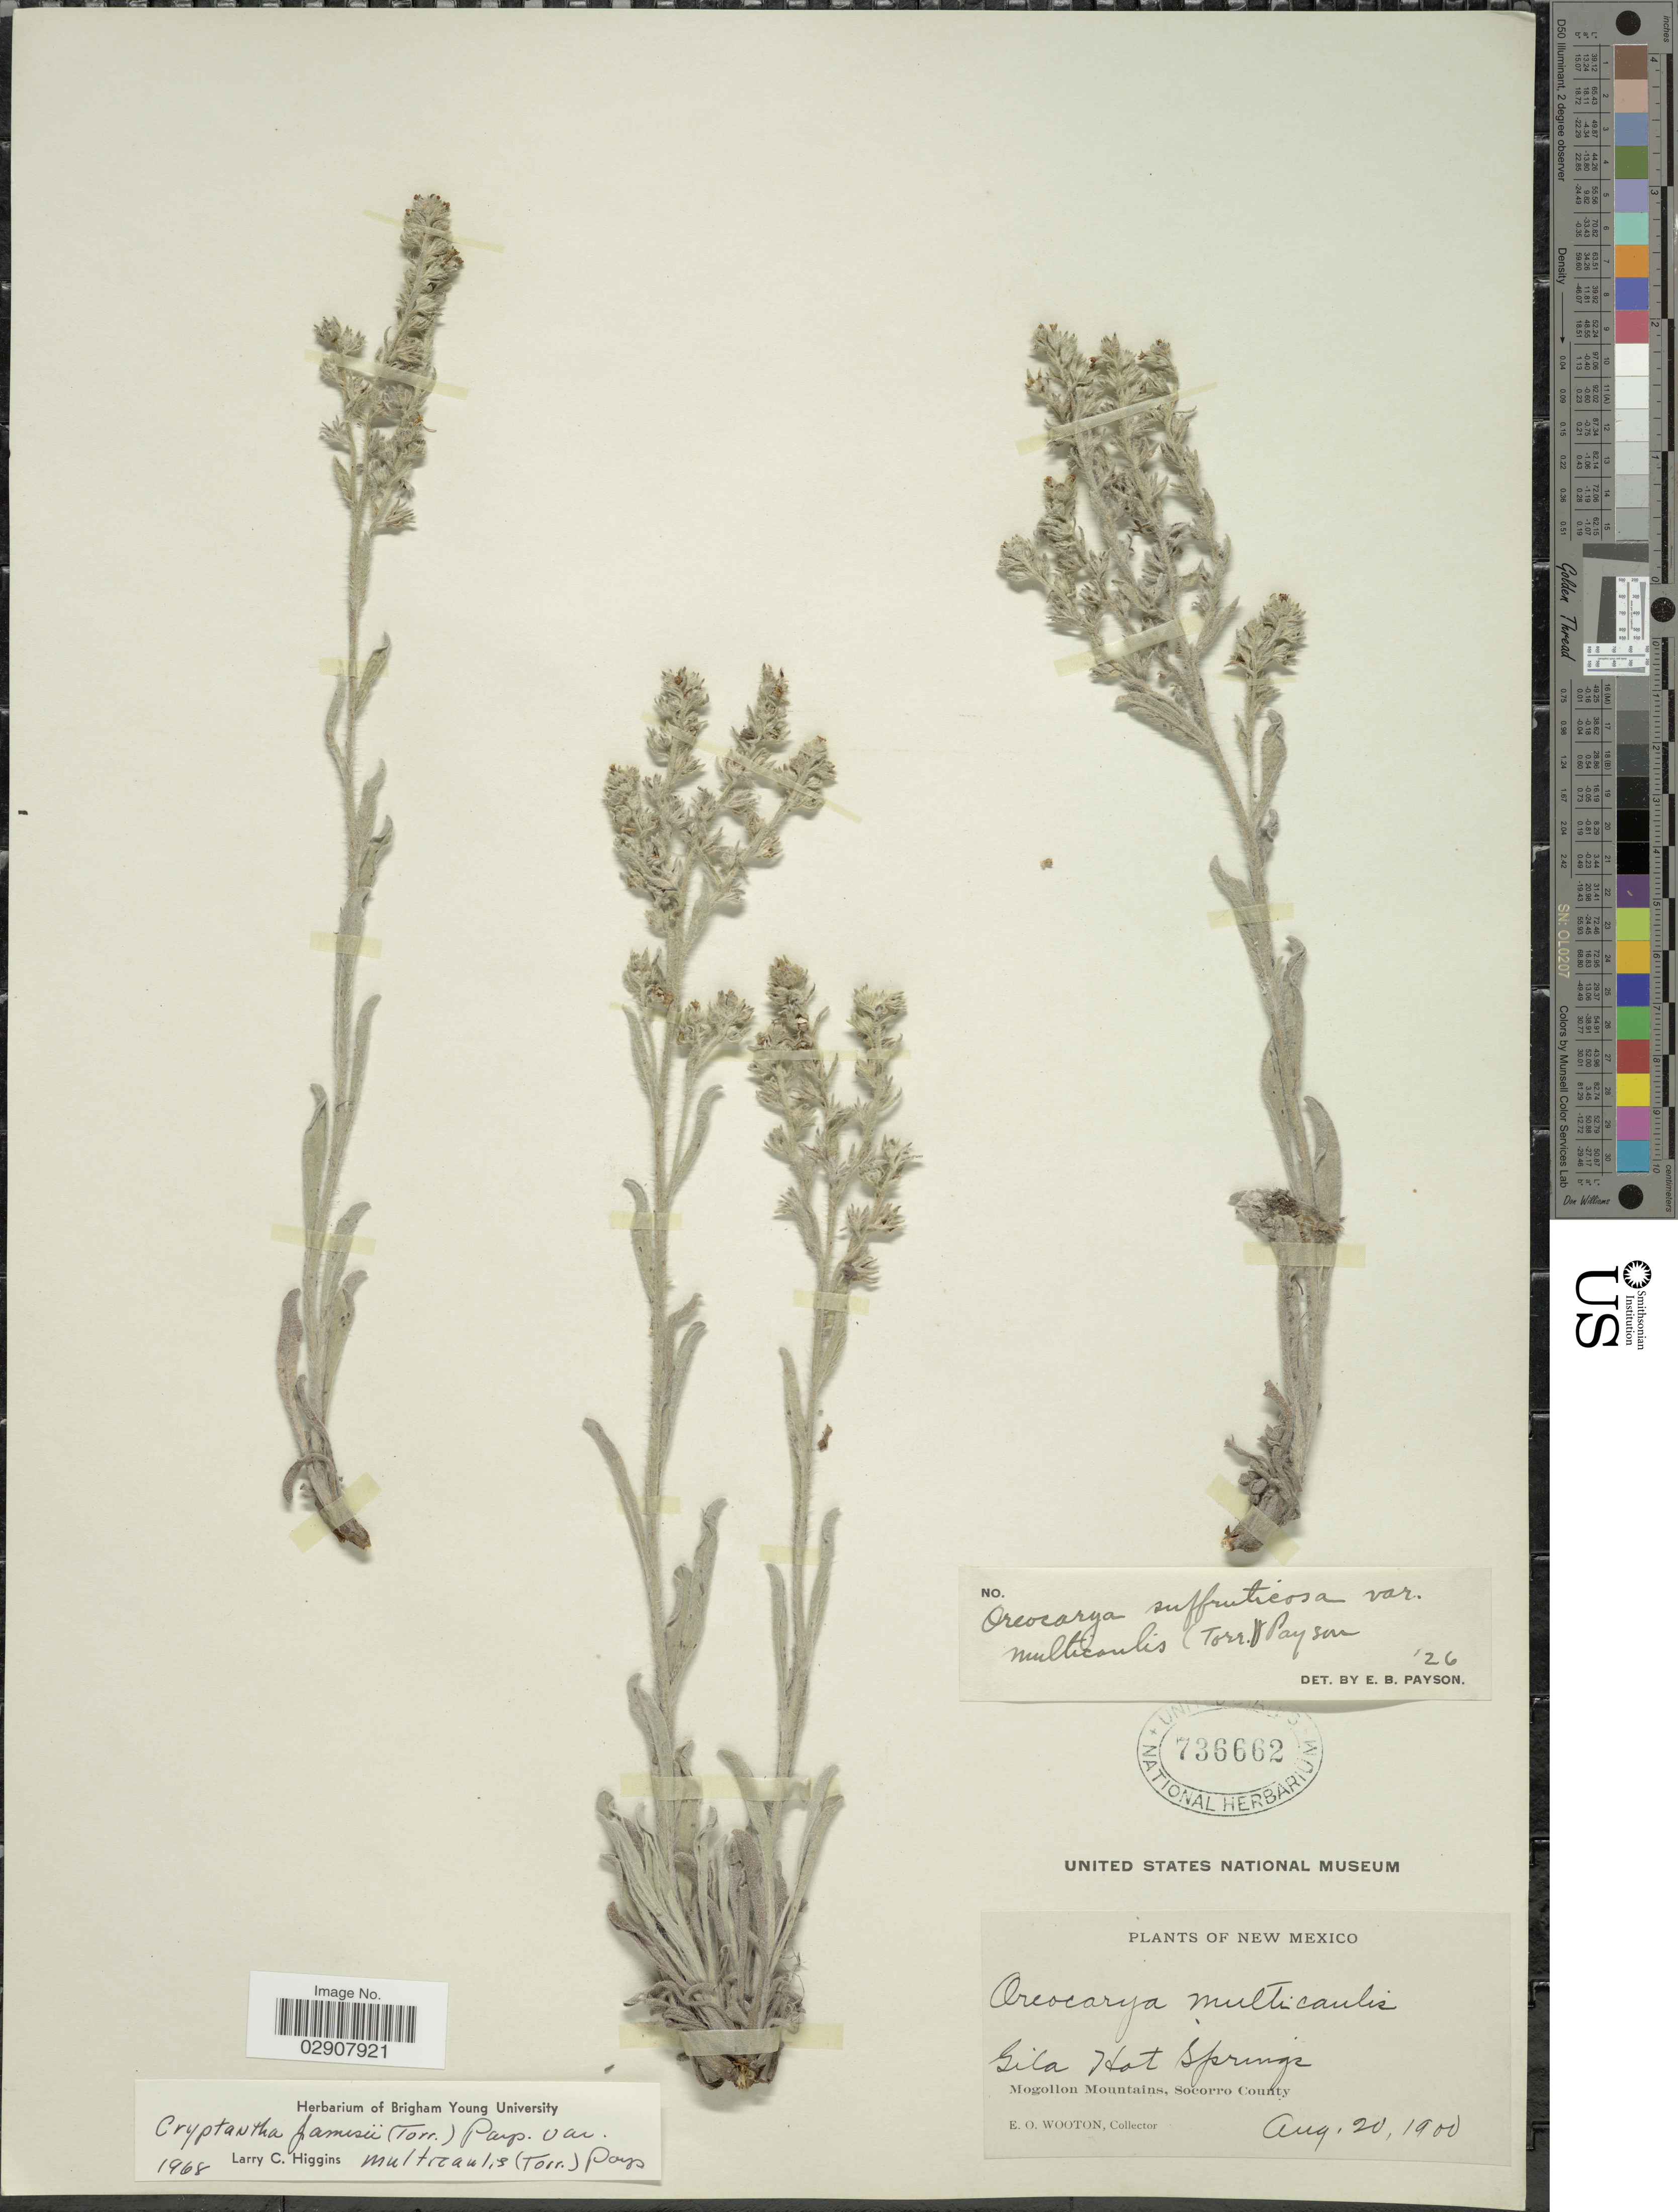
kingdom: Plantae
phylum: Tracheophyta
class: Magnoliopsida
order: Boraginales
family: Boraginaceae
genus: Cryptantha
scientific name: Cryptantha jamesii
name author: (Torr.) Payson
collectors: E. O. Wooton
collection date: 1900-08-20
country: United States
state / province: New Mexico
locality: Gila Hot Springs. Mogollon Mountains, Socorro County. New Mexico.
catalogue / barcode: US 736662